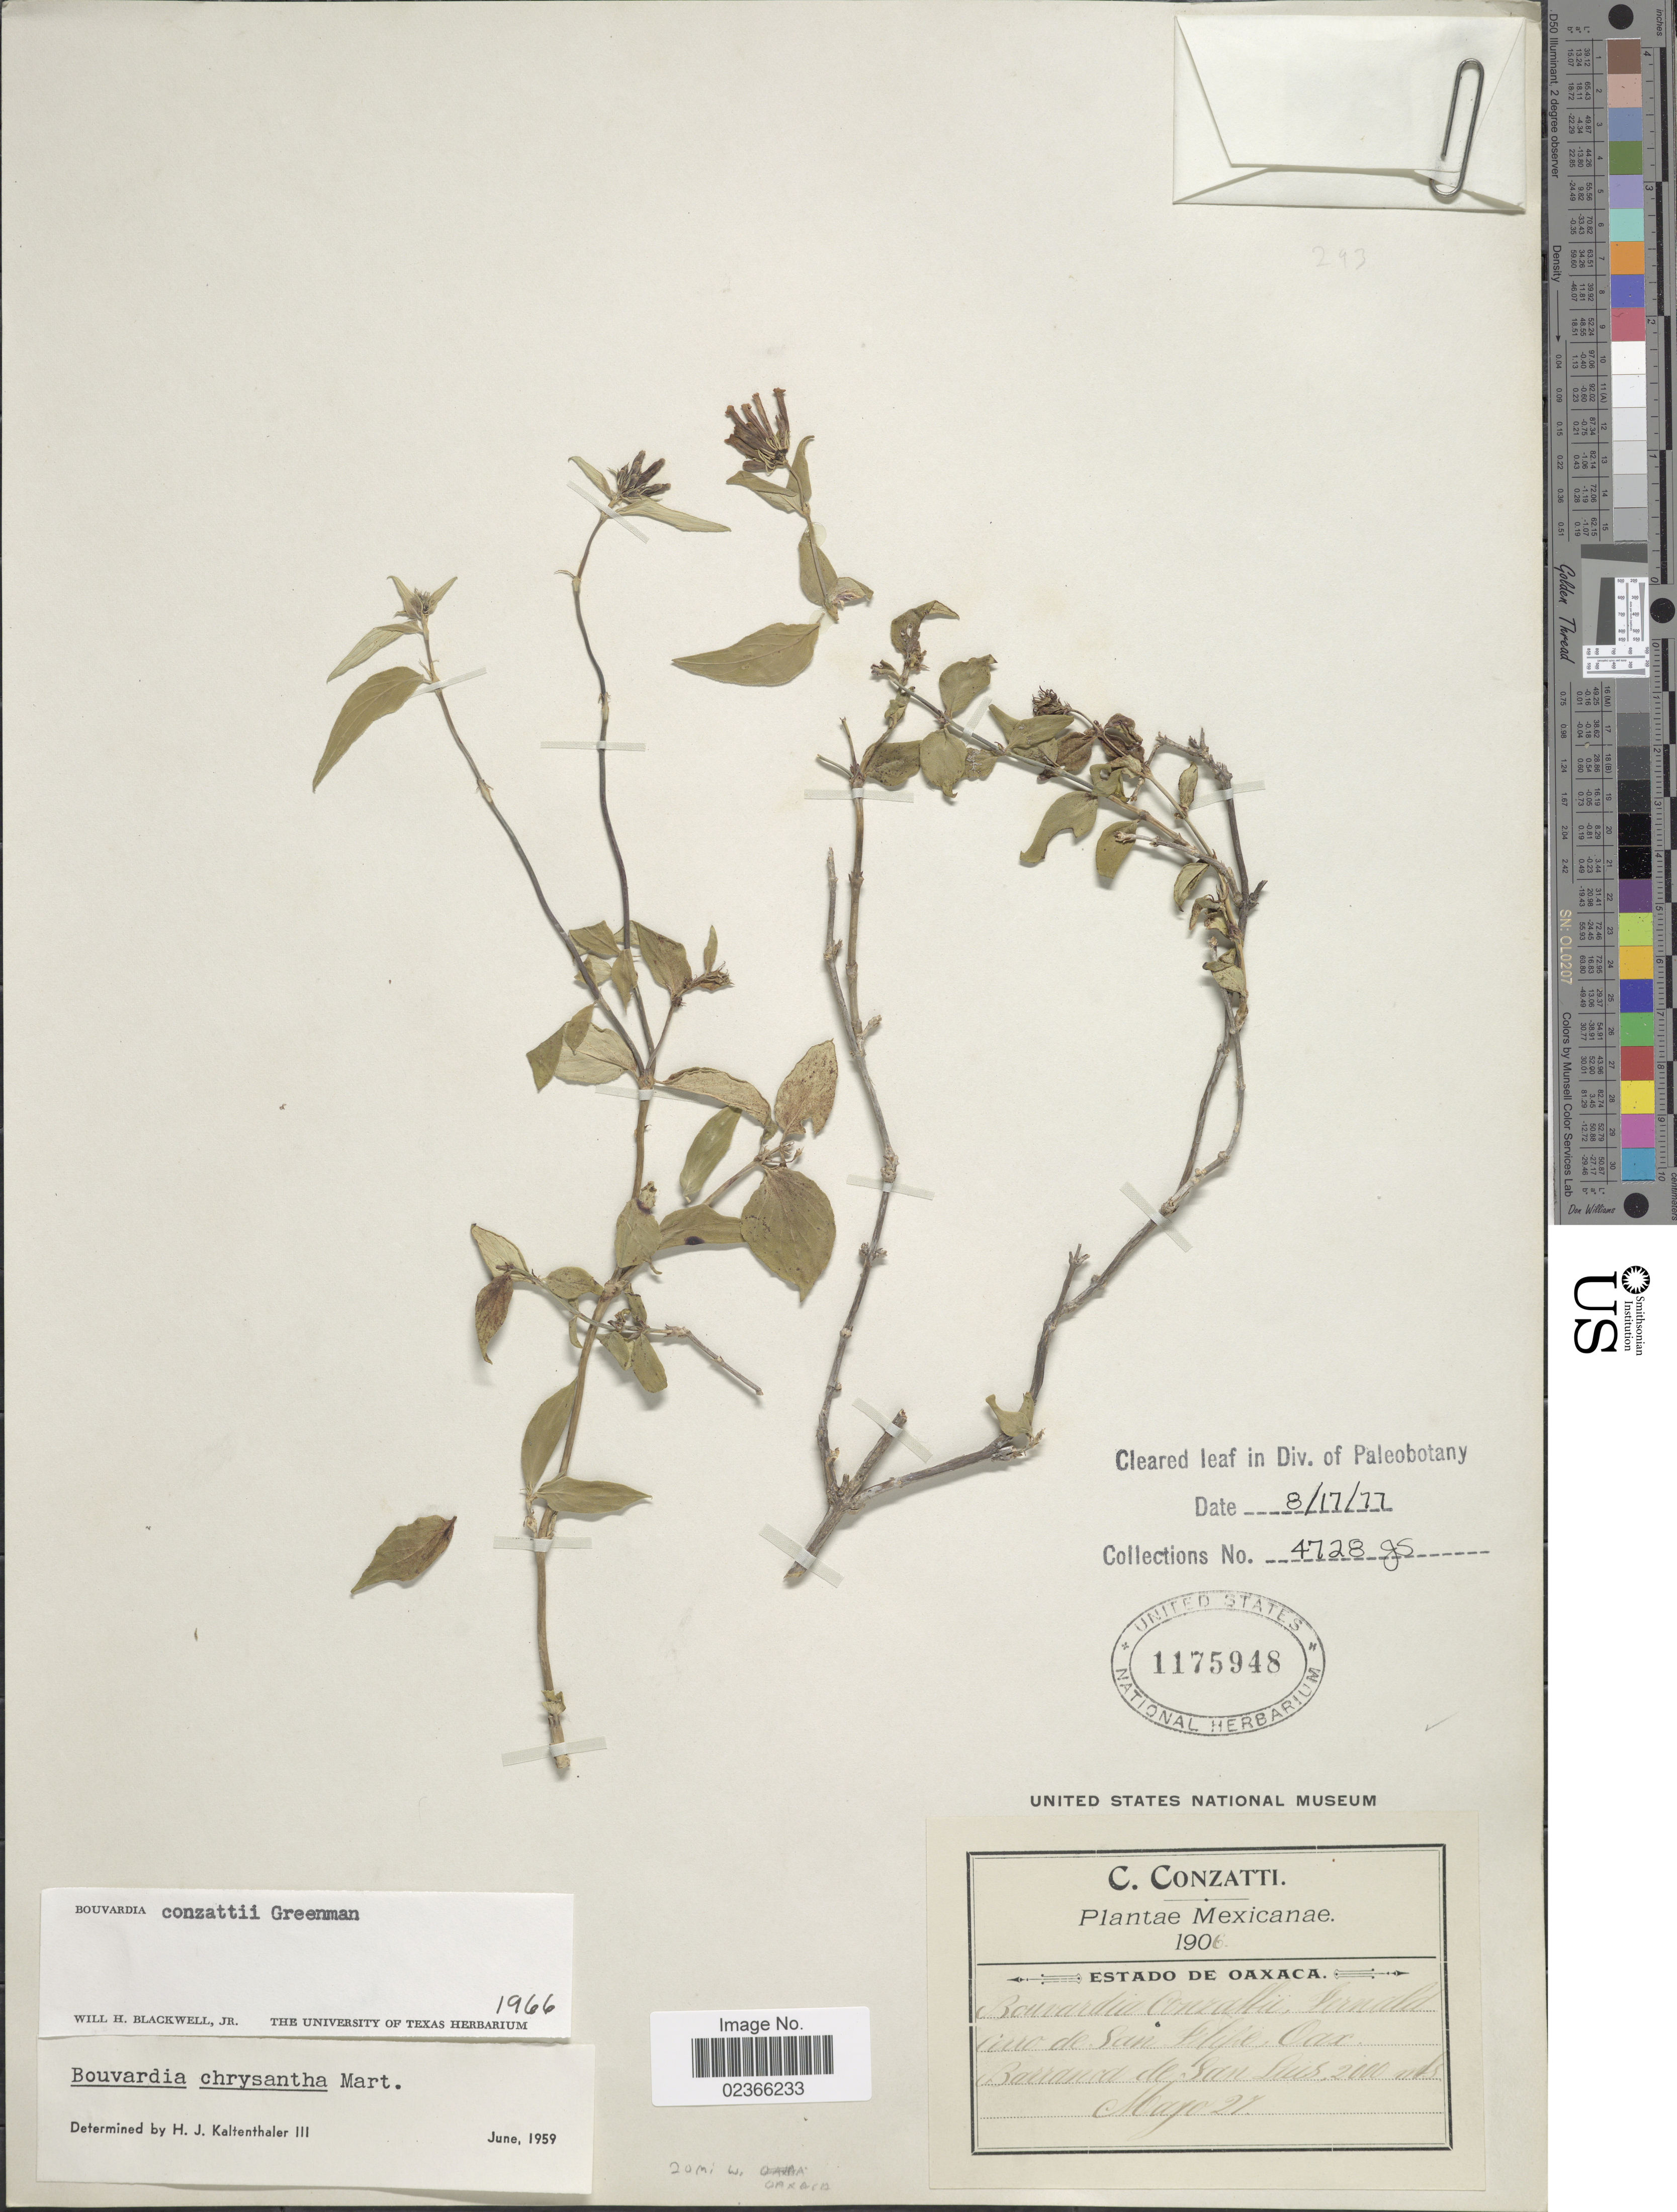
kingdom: Plantae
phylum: Tracheophyta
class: Magnoliopsida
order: Gentianales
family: Rubiaceae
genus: Bouvardia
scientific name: Bouvardia conzattii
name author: Greenm.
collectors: C. Conzatti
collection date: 1906-05-27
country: Mexico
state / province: Oaxaca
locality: Cerro de San Felipe. Barranca de San Luis.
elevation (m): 2000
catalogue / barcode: US 1175948